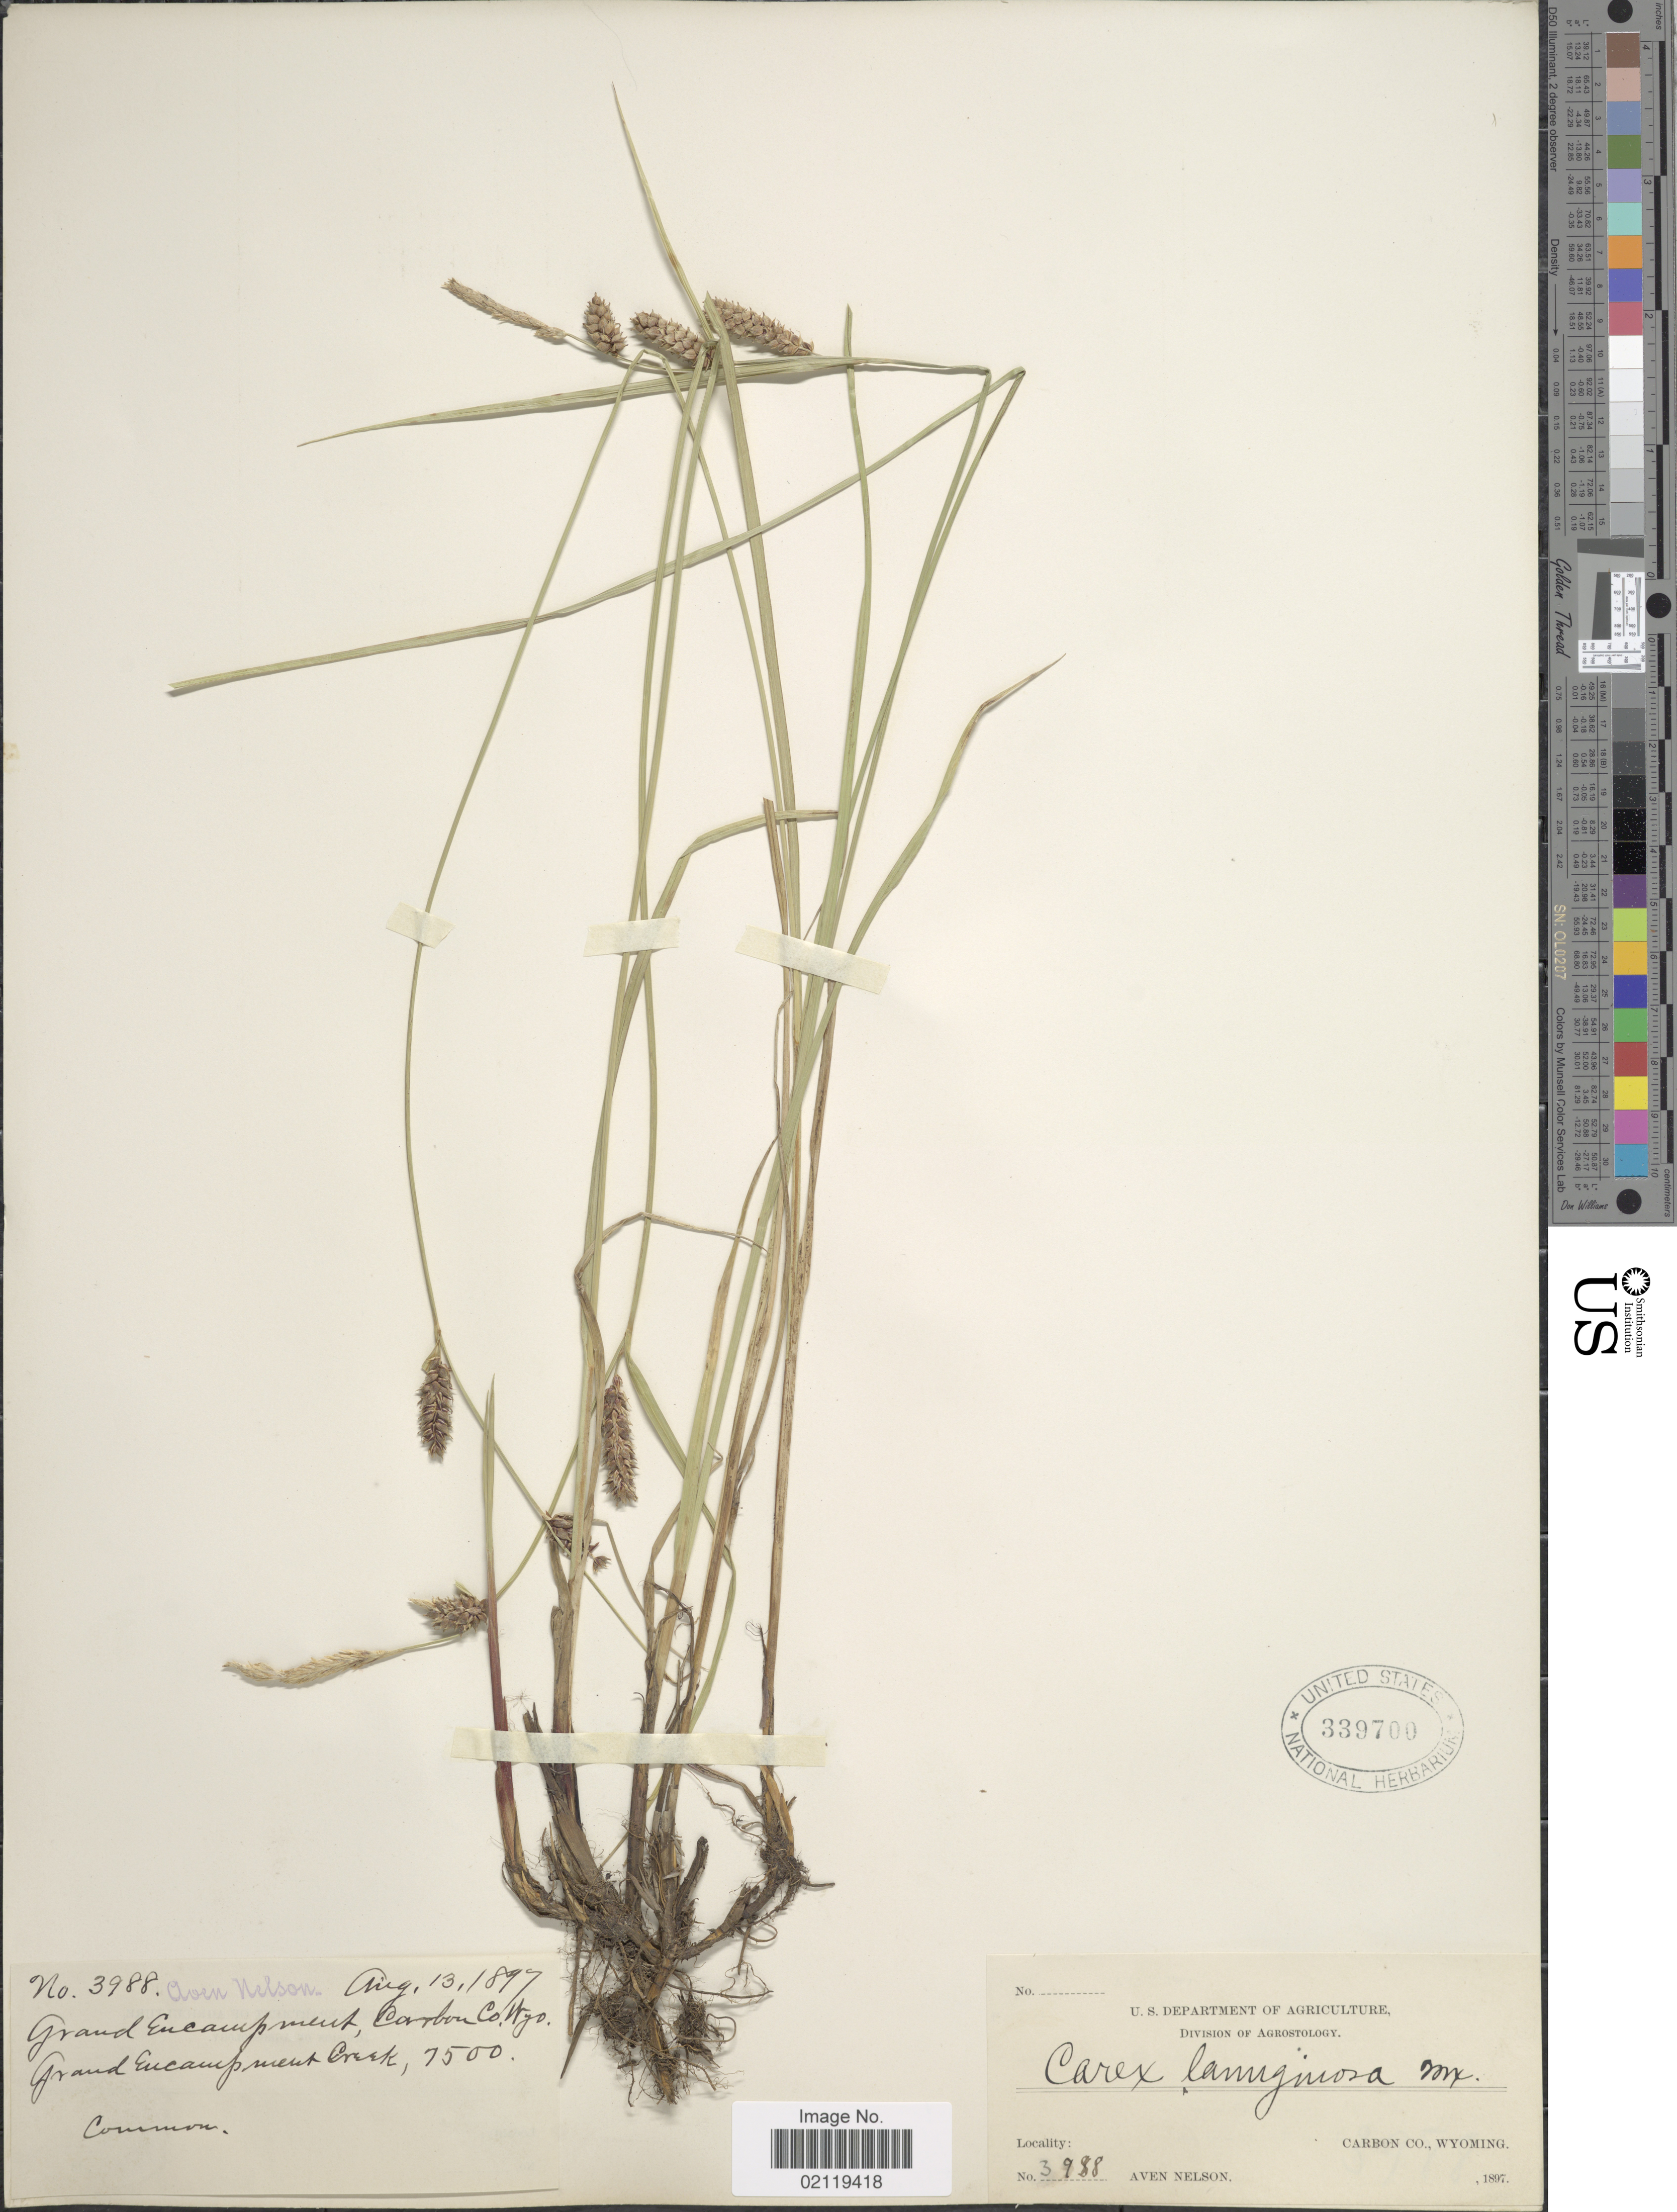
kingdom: Plantae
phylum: Tracheophyta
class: Liliopsida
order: Poales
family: Cyperaceae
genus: Carex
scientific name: Carex pellita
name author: Muhl. ex Willd.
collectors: A. Nelson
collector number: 3988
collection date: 1897-08-13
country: United States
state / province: Wyoming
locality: Grand Encampment, Carbon Co., Wyo. Grand Encampment Creek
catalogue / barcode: US 339700